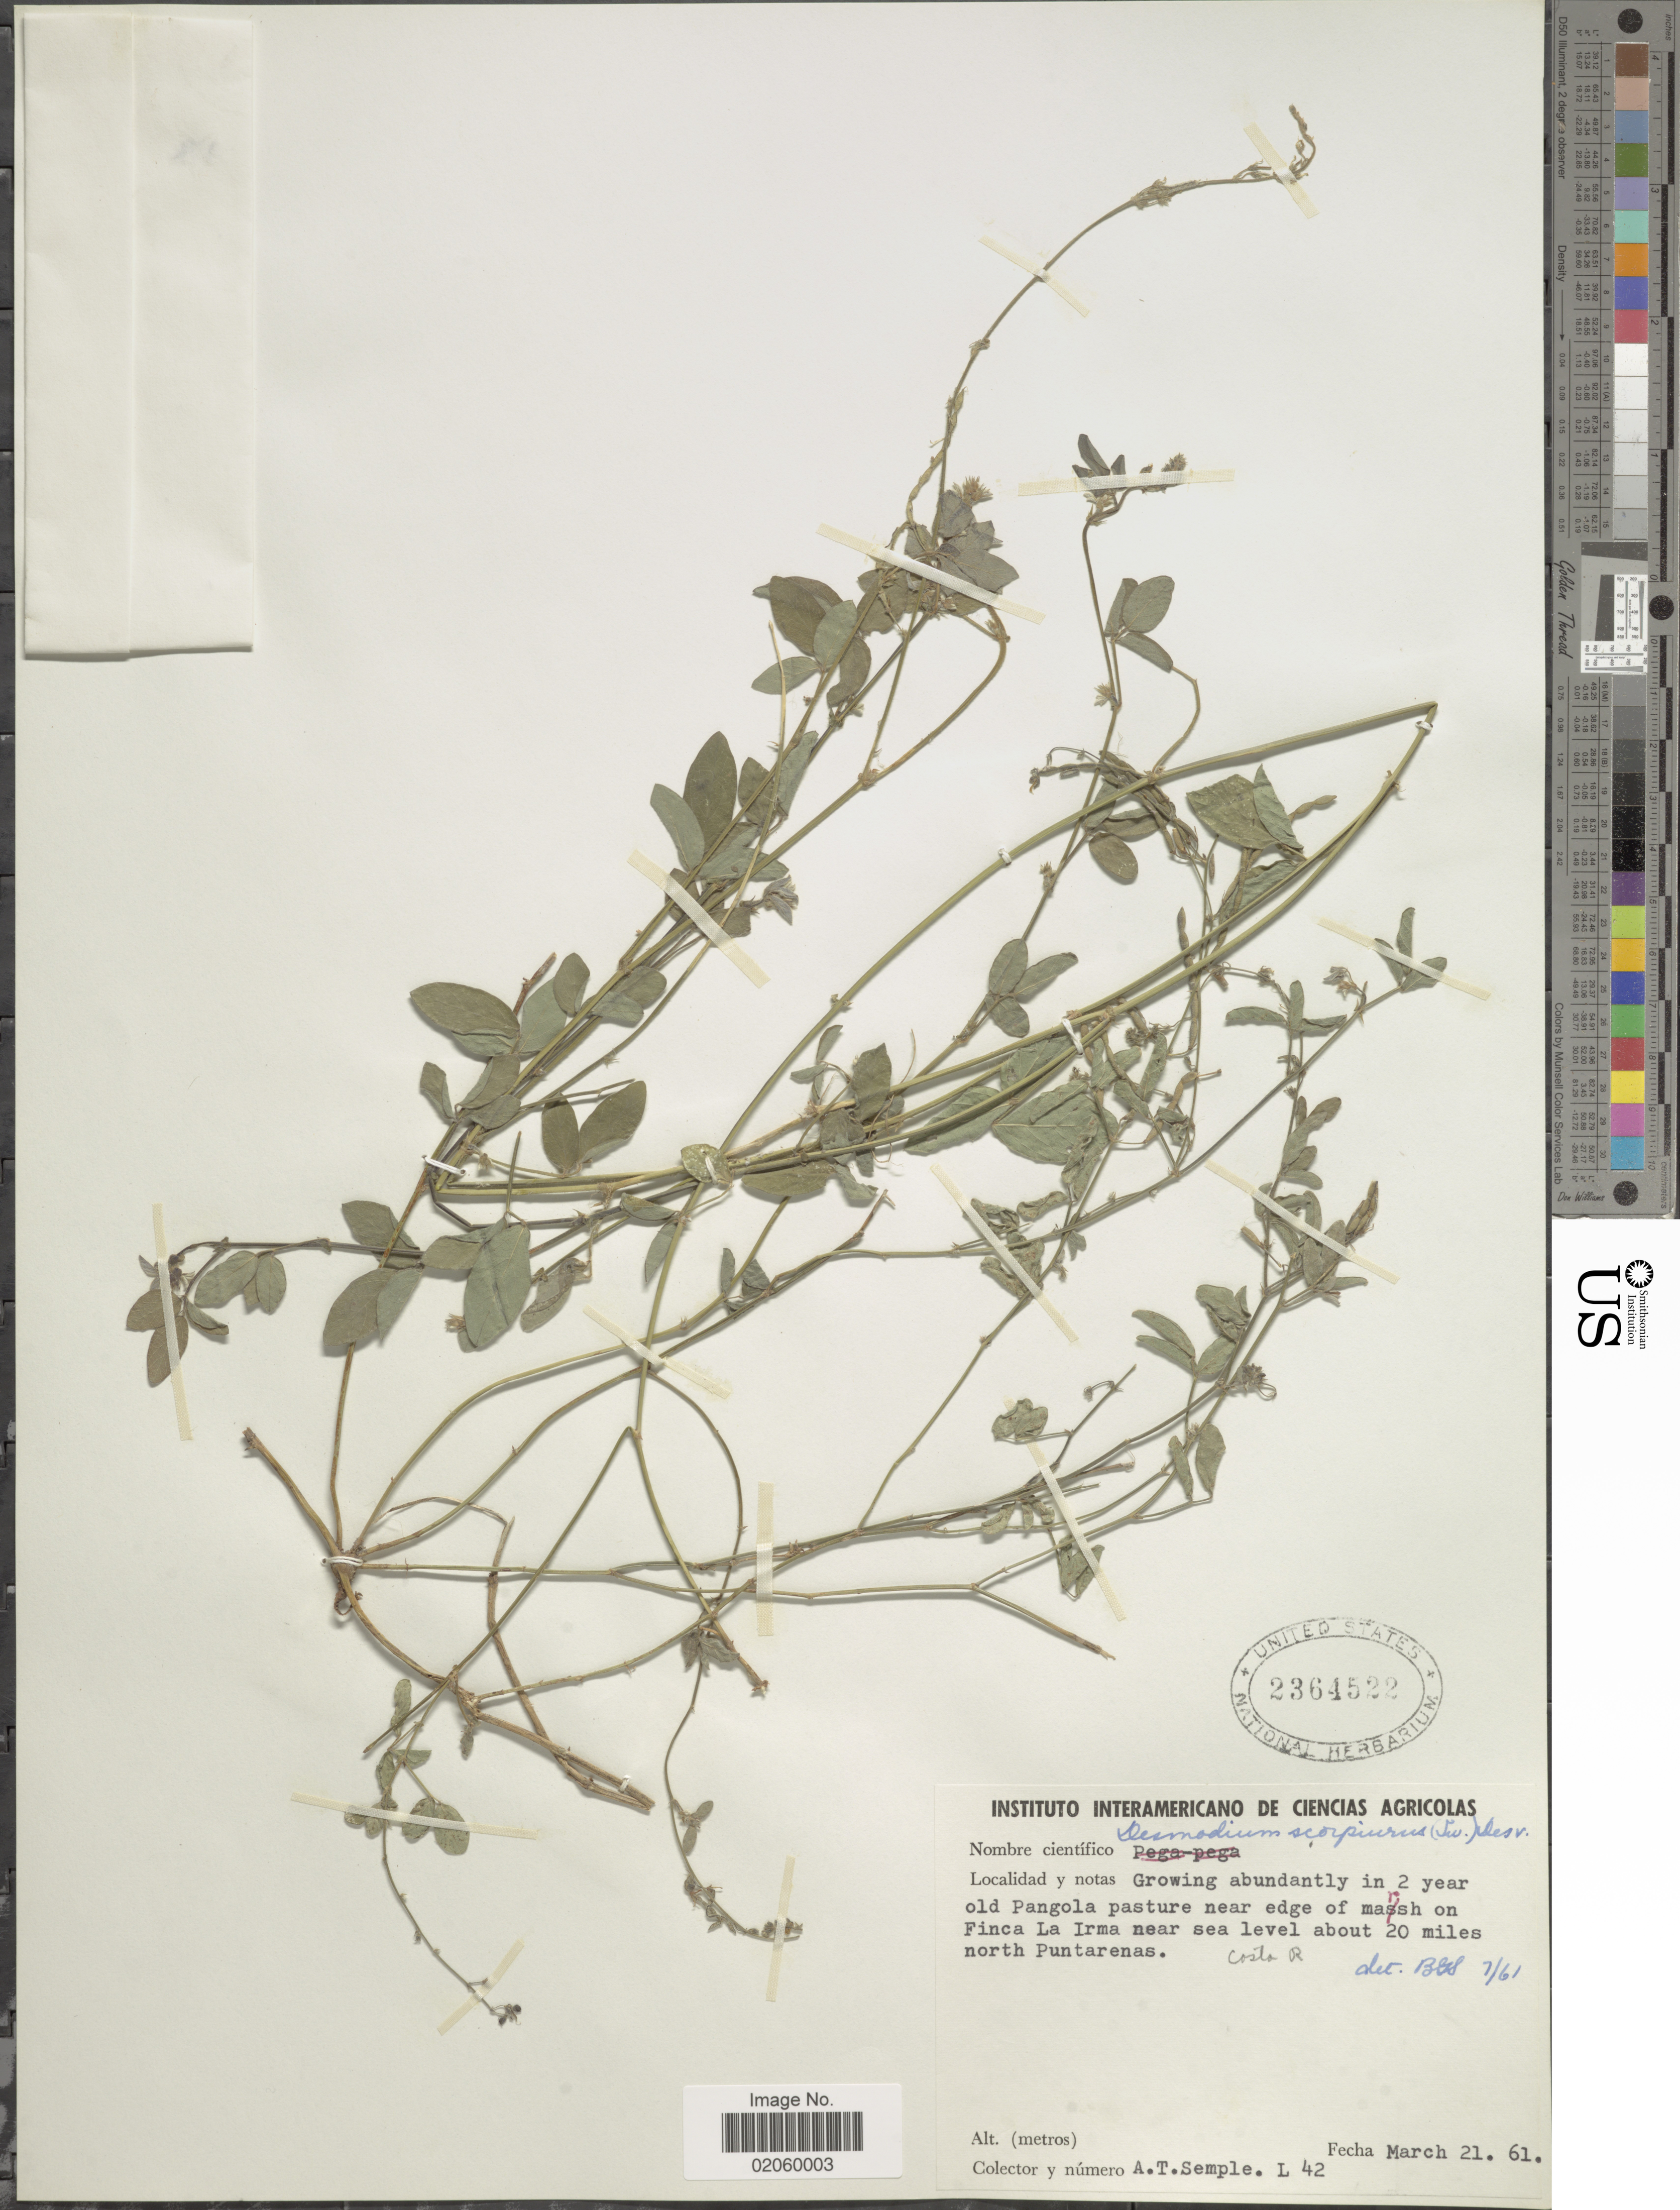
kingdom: Plantae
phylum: Tracheophyta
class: Magnoliopsida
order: Fabales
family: Fabaceae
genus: Desmodium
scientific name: Desmodium scorpiurus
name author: (Sw.) Desv. ex DC.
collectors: A. Semple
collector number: L 42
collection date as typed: Transcribed d/m/y: 21/3/61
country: Costa Rica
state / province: Puntarenas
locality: Old Pangola pastre near edge of Marsh on Finca La Irma, about 20 miles north Puntarenas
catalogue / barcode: US 2364522